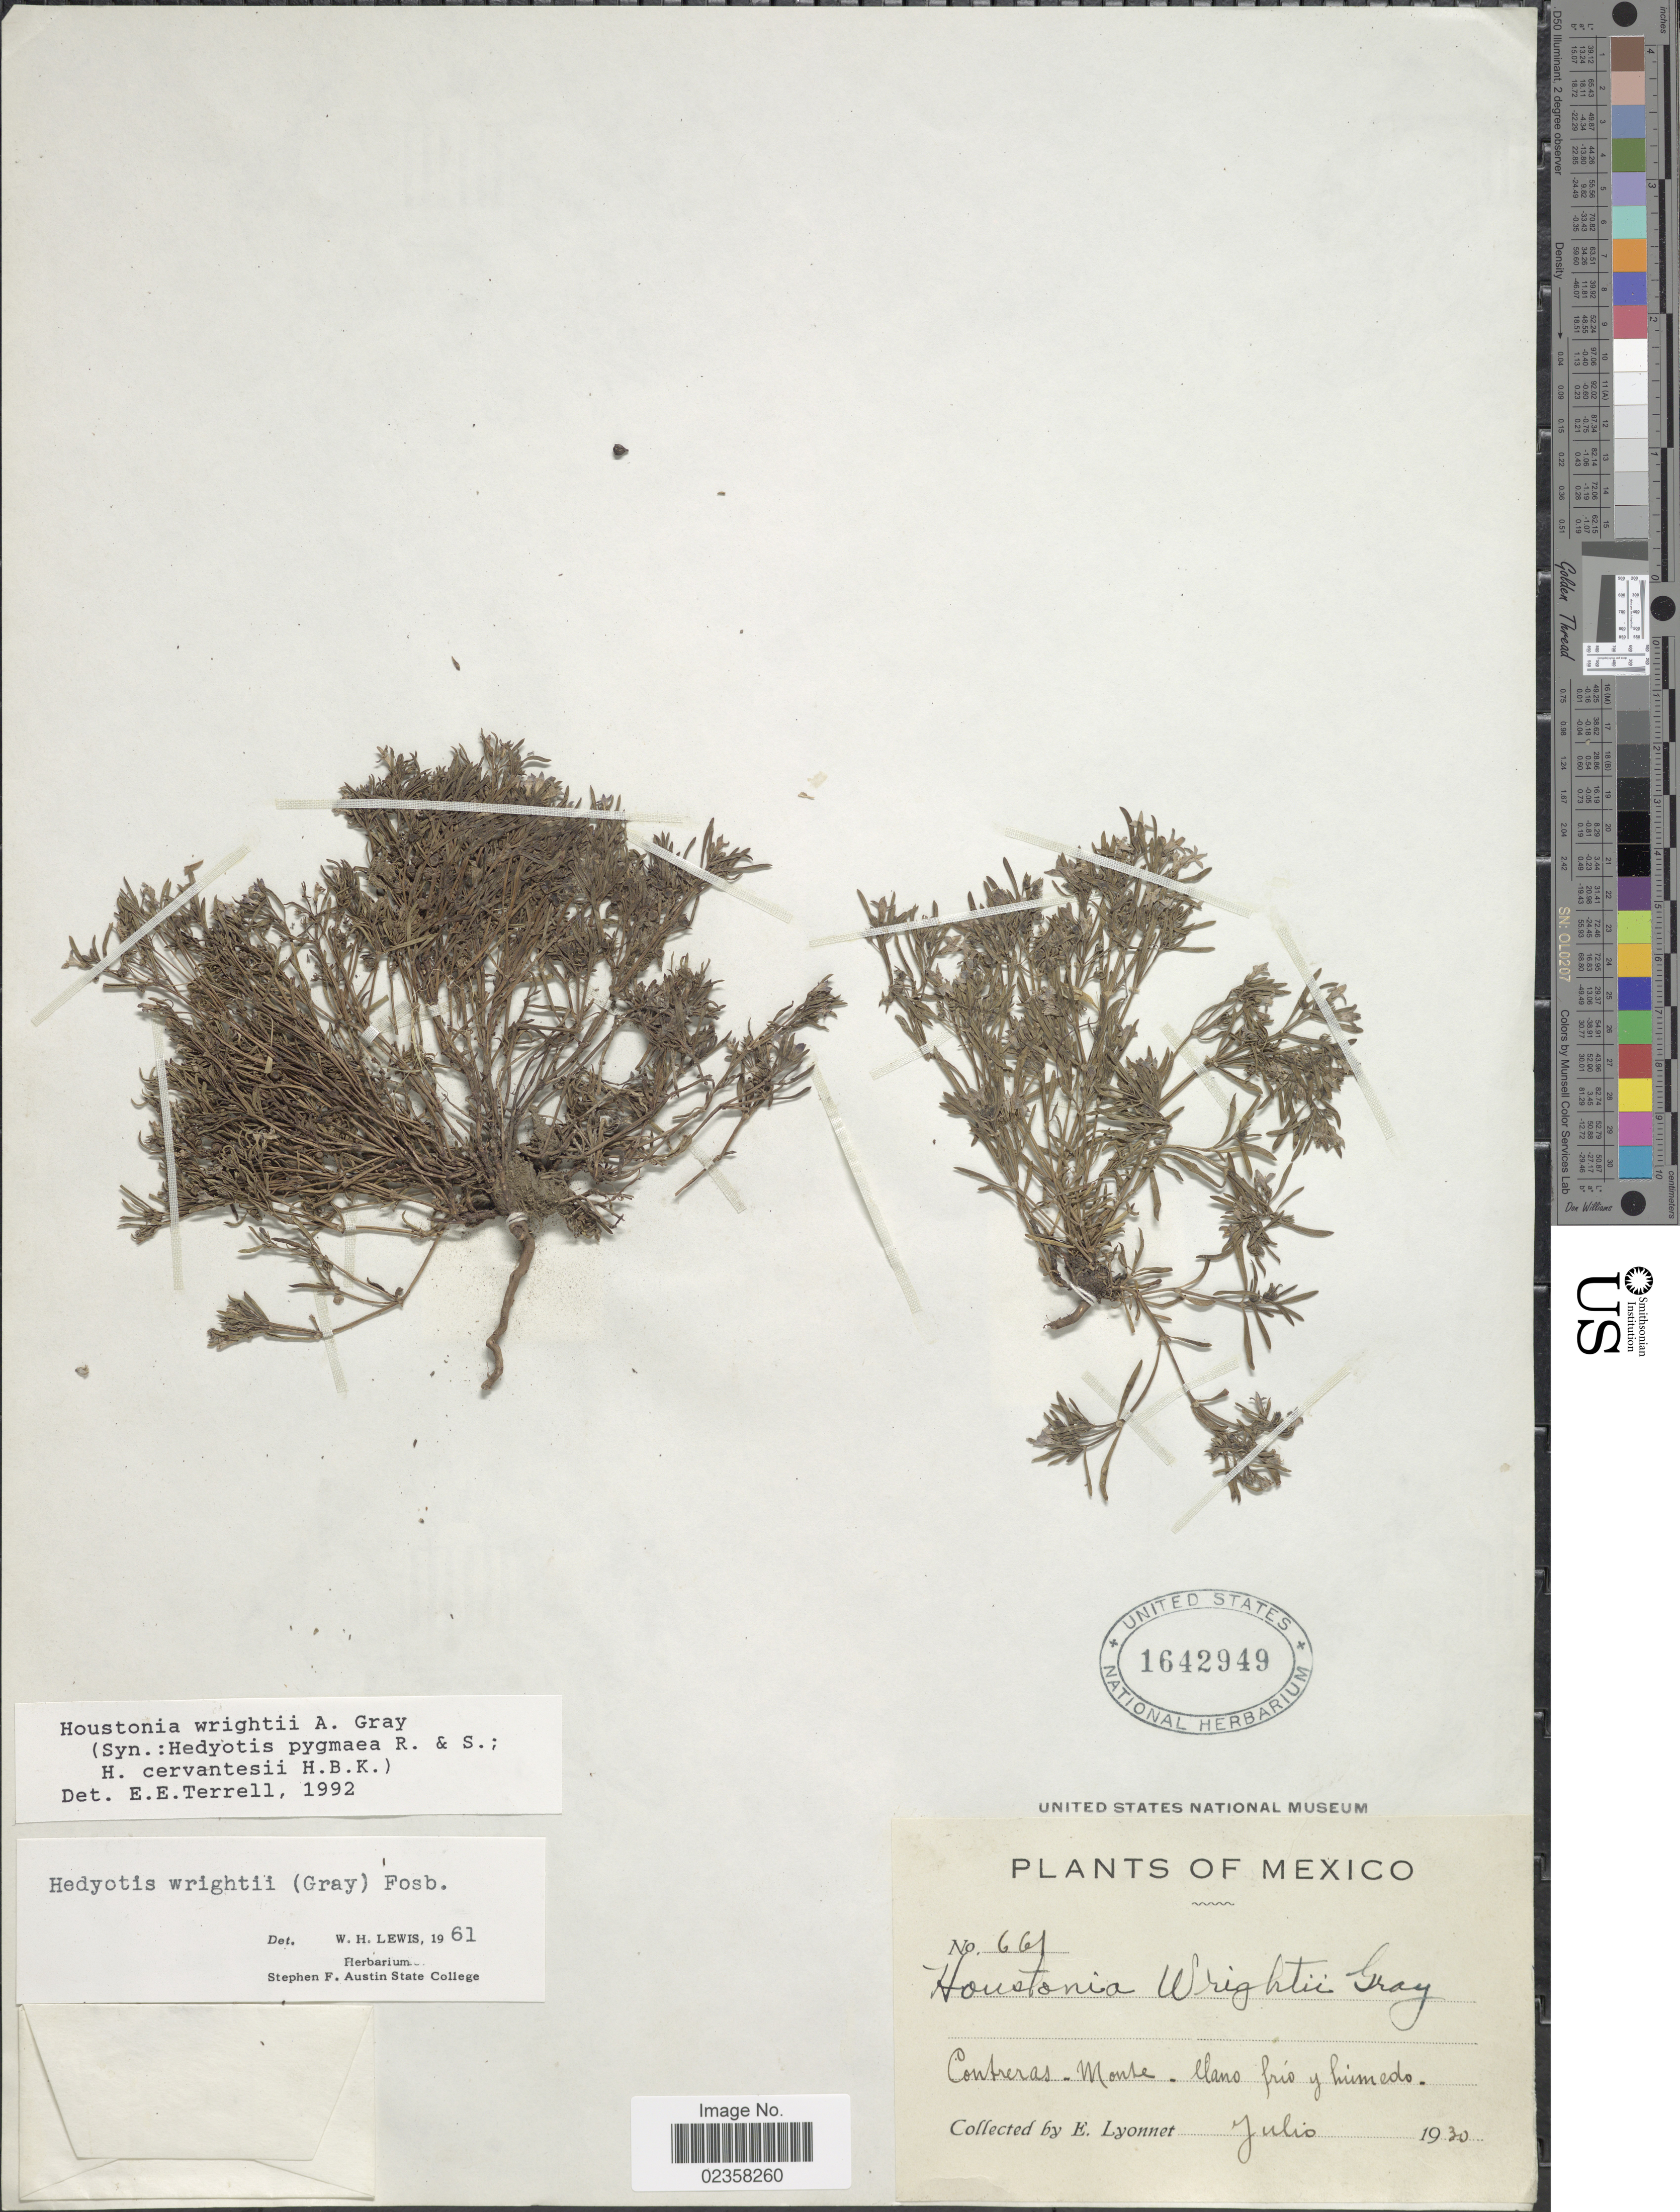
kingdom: Plantae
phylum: Tracheophyta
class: Magnoliopsida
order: Gentianales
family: Rubiaceae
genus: Houstonia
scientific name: Houstonia wrightii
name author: (A. Gray) A. Gray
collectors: E. Lyonnet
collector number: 661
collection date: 1930-07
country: Mexico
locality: Contreras - Monte - Llano frio y humedo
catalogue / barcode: US 1642949